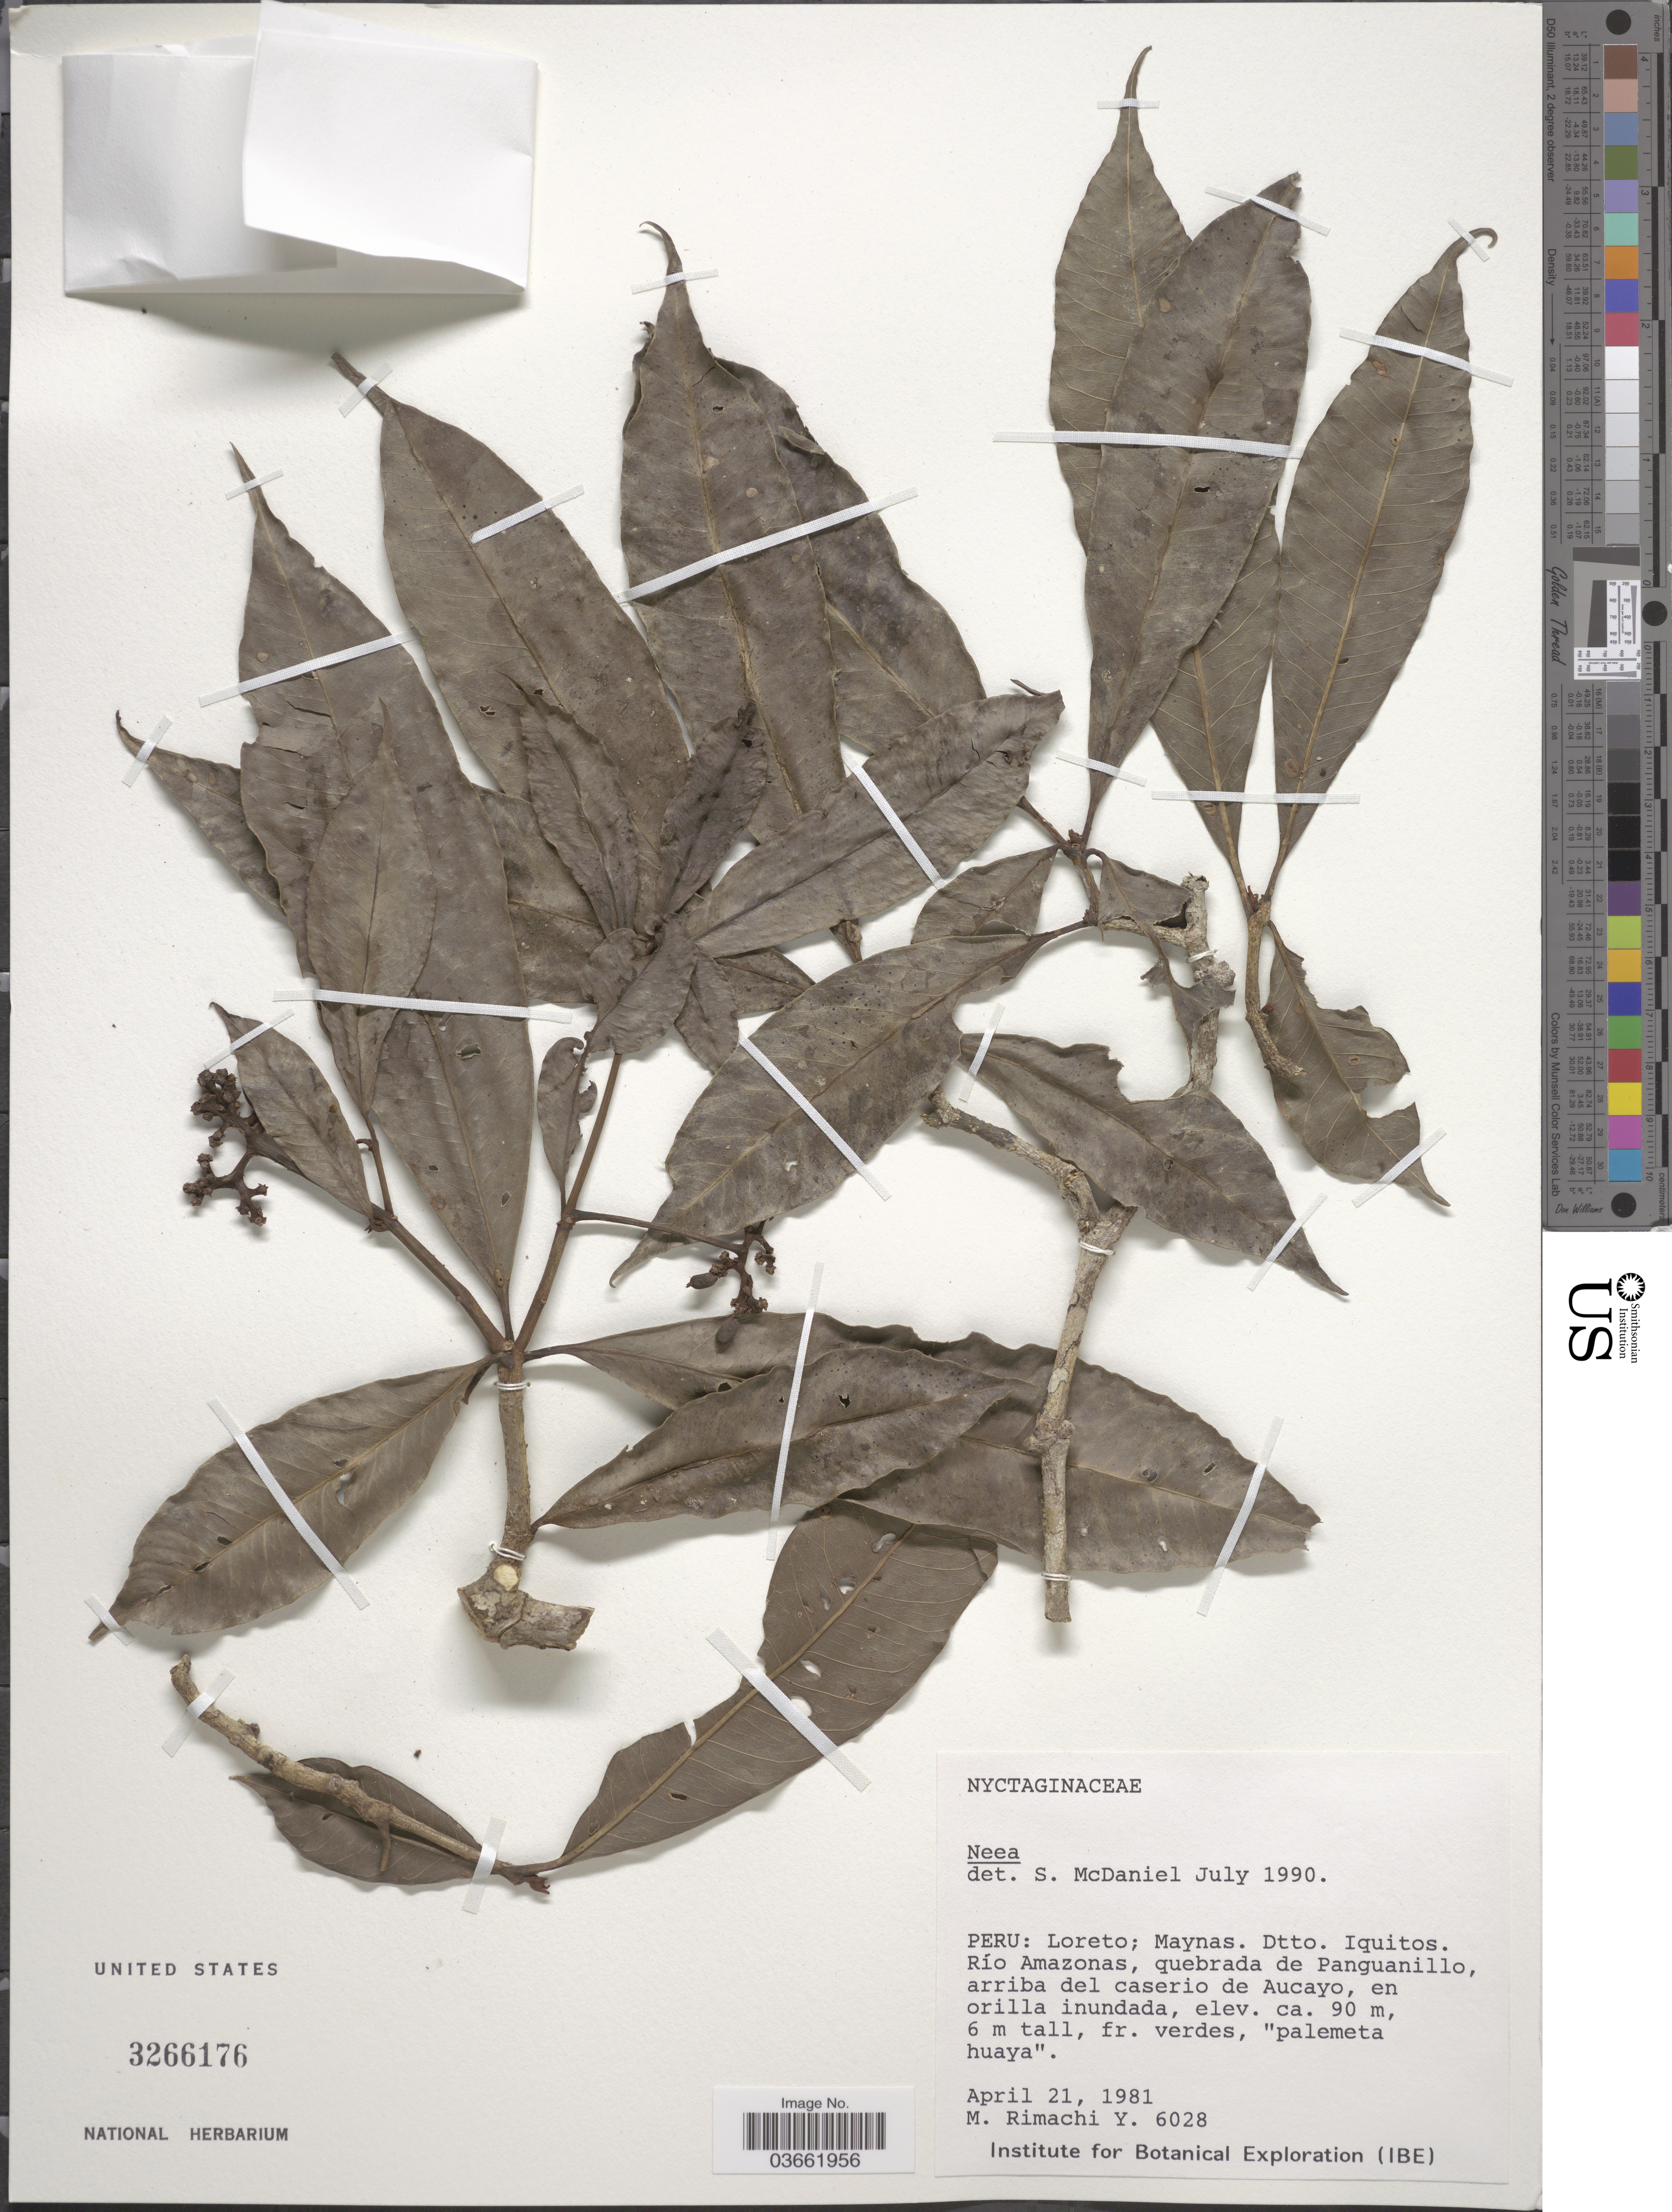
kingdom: Plantae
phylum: Tracheophyta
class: Magnoliopsida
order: Caryophyllales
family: Nyctaginaceae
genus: Neea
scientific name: Neea sp.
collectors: M. Rimachi Y.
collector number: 6028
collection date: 1981-04-21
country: Peru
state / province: Loreto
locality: Maynas. Dtto. Iquitos. Río Amazonas, quebrada de Panguanillo, arriba del caserio de Aucayo, en orilla inundada.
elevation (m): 90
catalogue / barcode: US 3266176